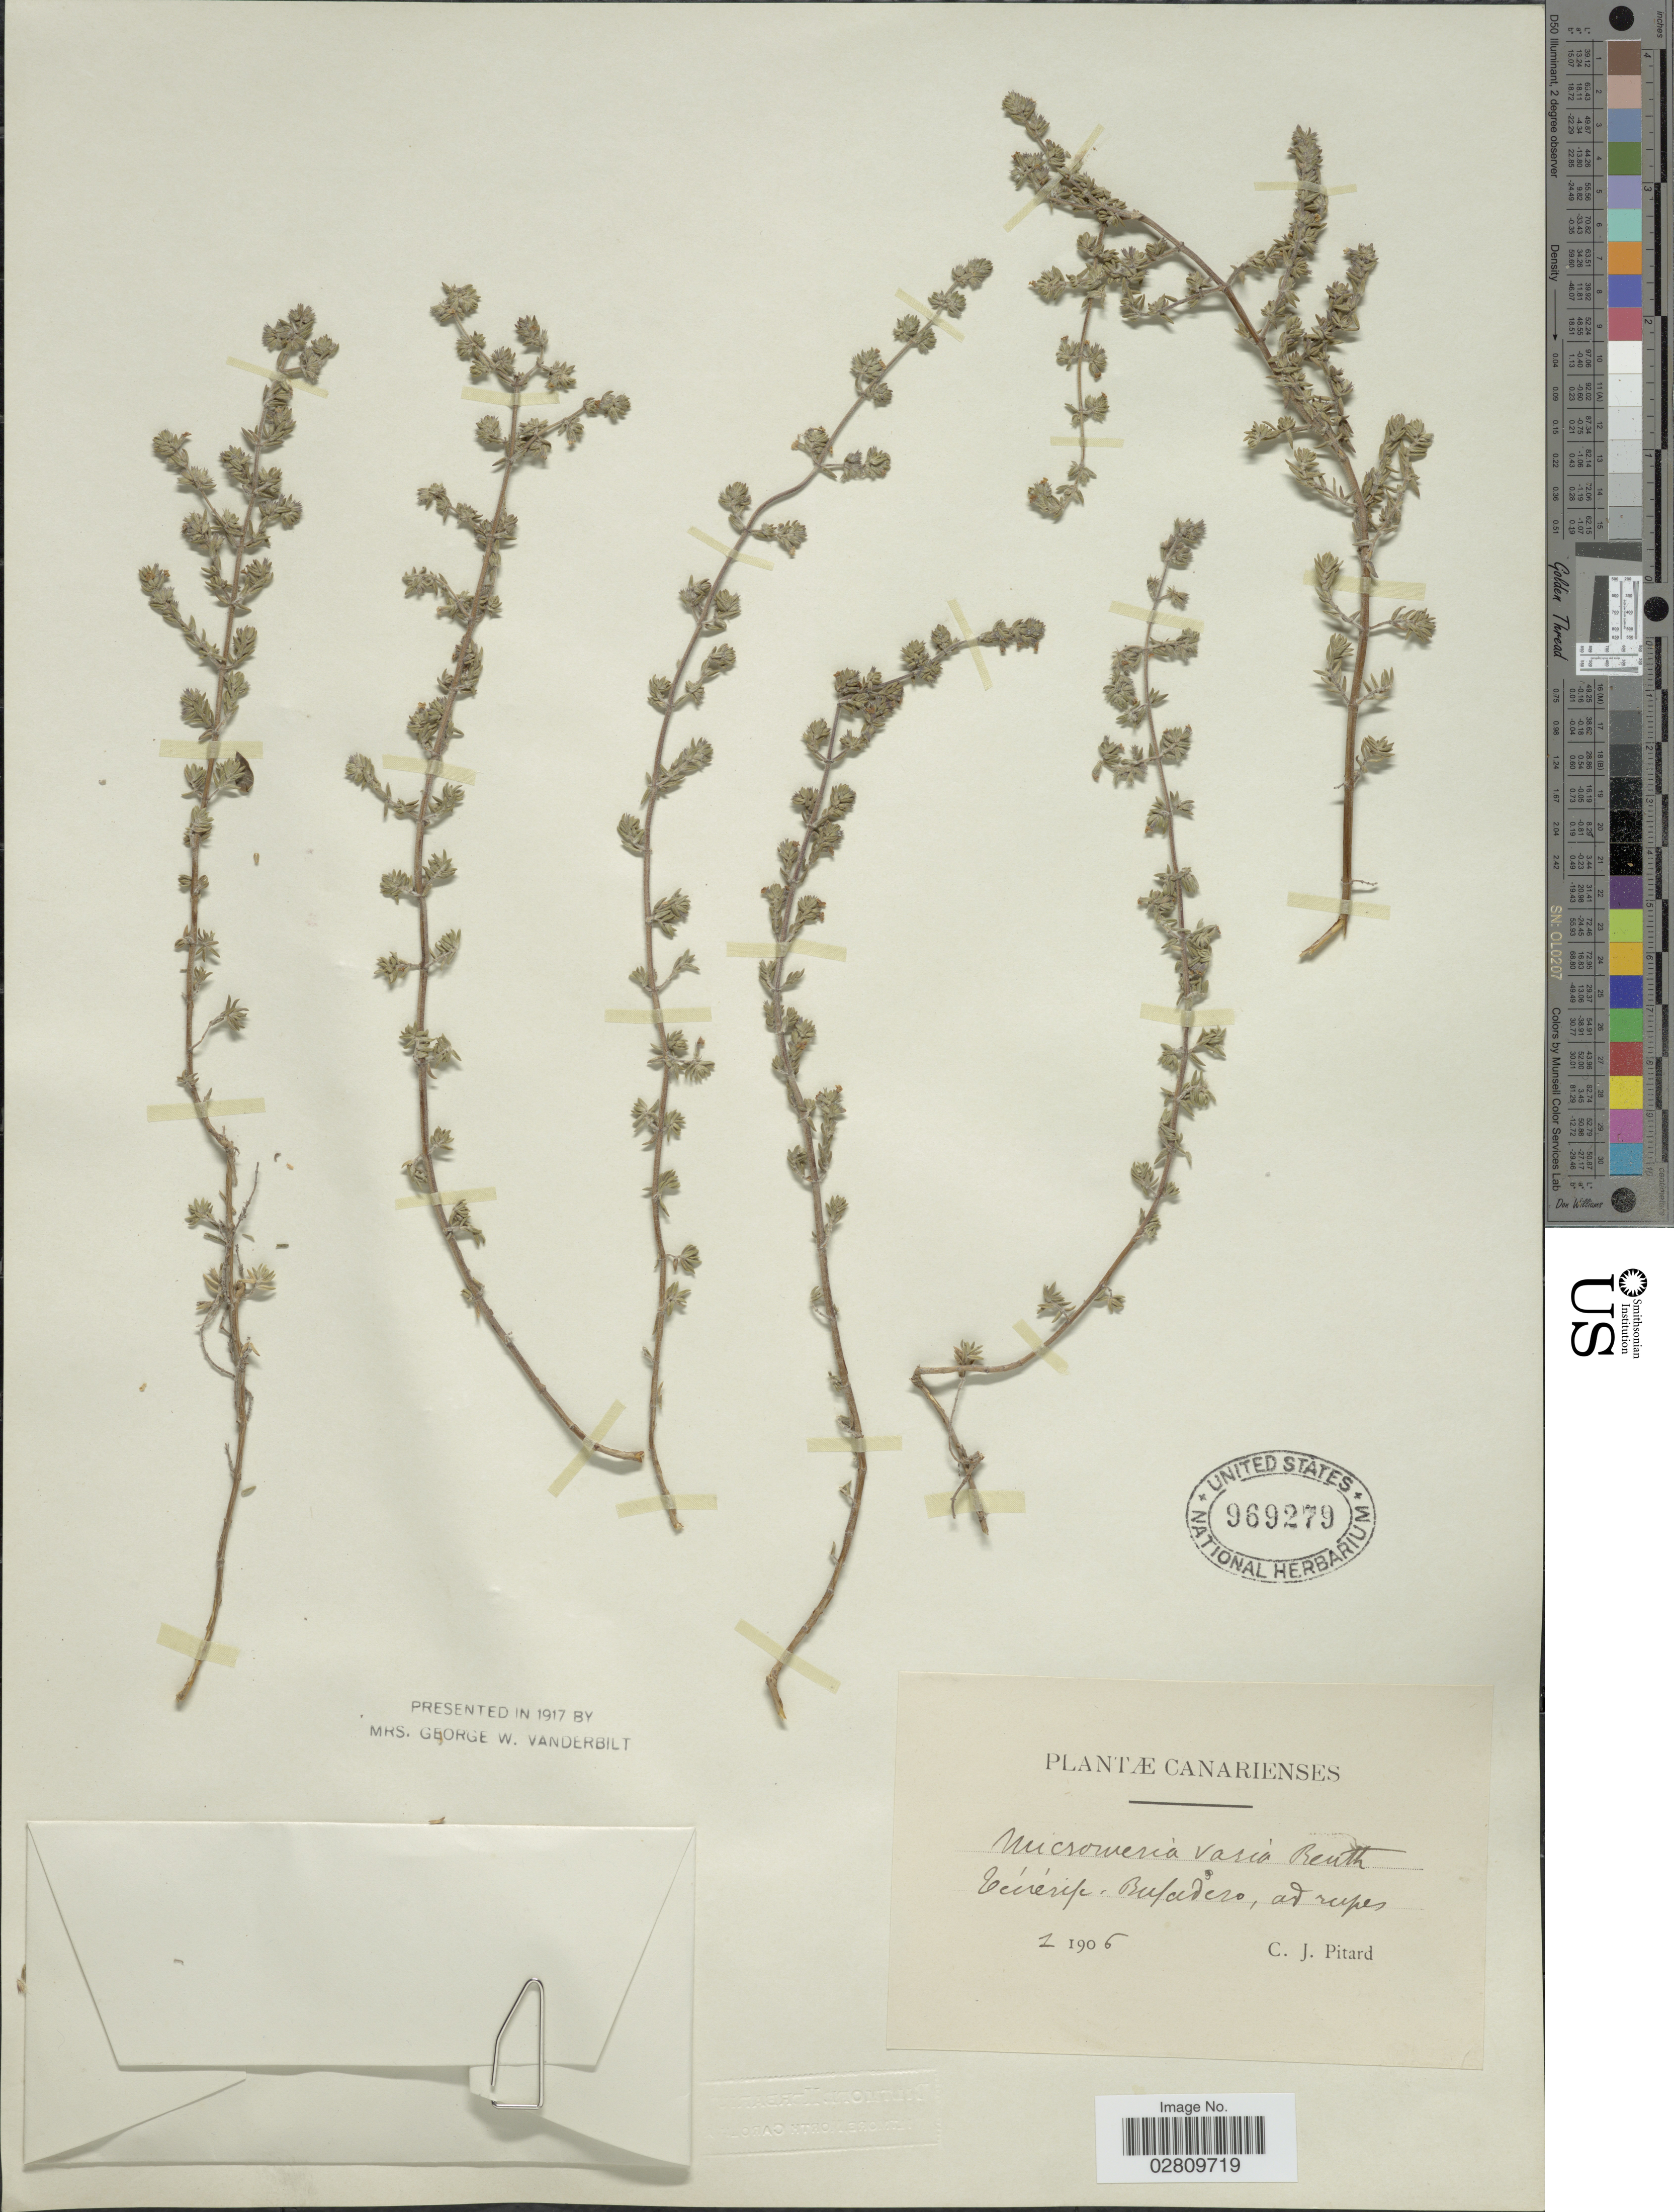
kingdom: Plantae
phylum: Tracheophyta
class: Magnoliopsida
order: Lamiales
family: Lamiaceae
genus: Micromeria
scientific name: Micromeria varia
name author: Benth.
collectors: C. Pitard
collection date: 1906-01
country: Spain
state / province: Canarias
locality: Canarienses. Ténérife. Bufadero, ad rupes.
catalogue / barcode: US 969279